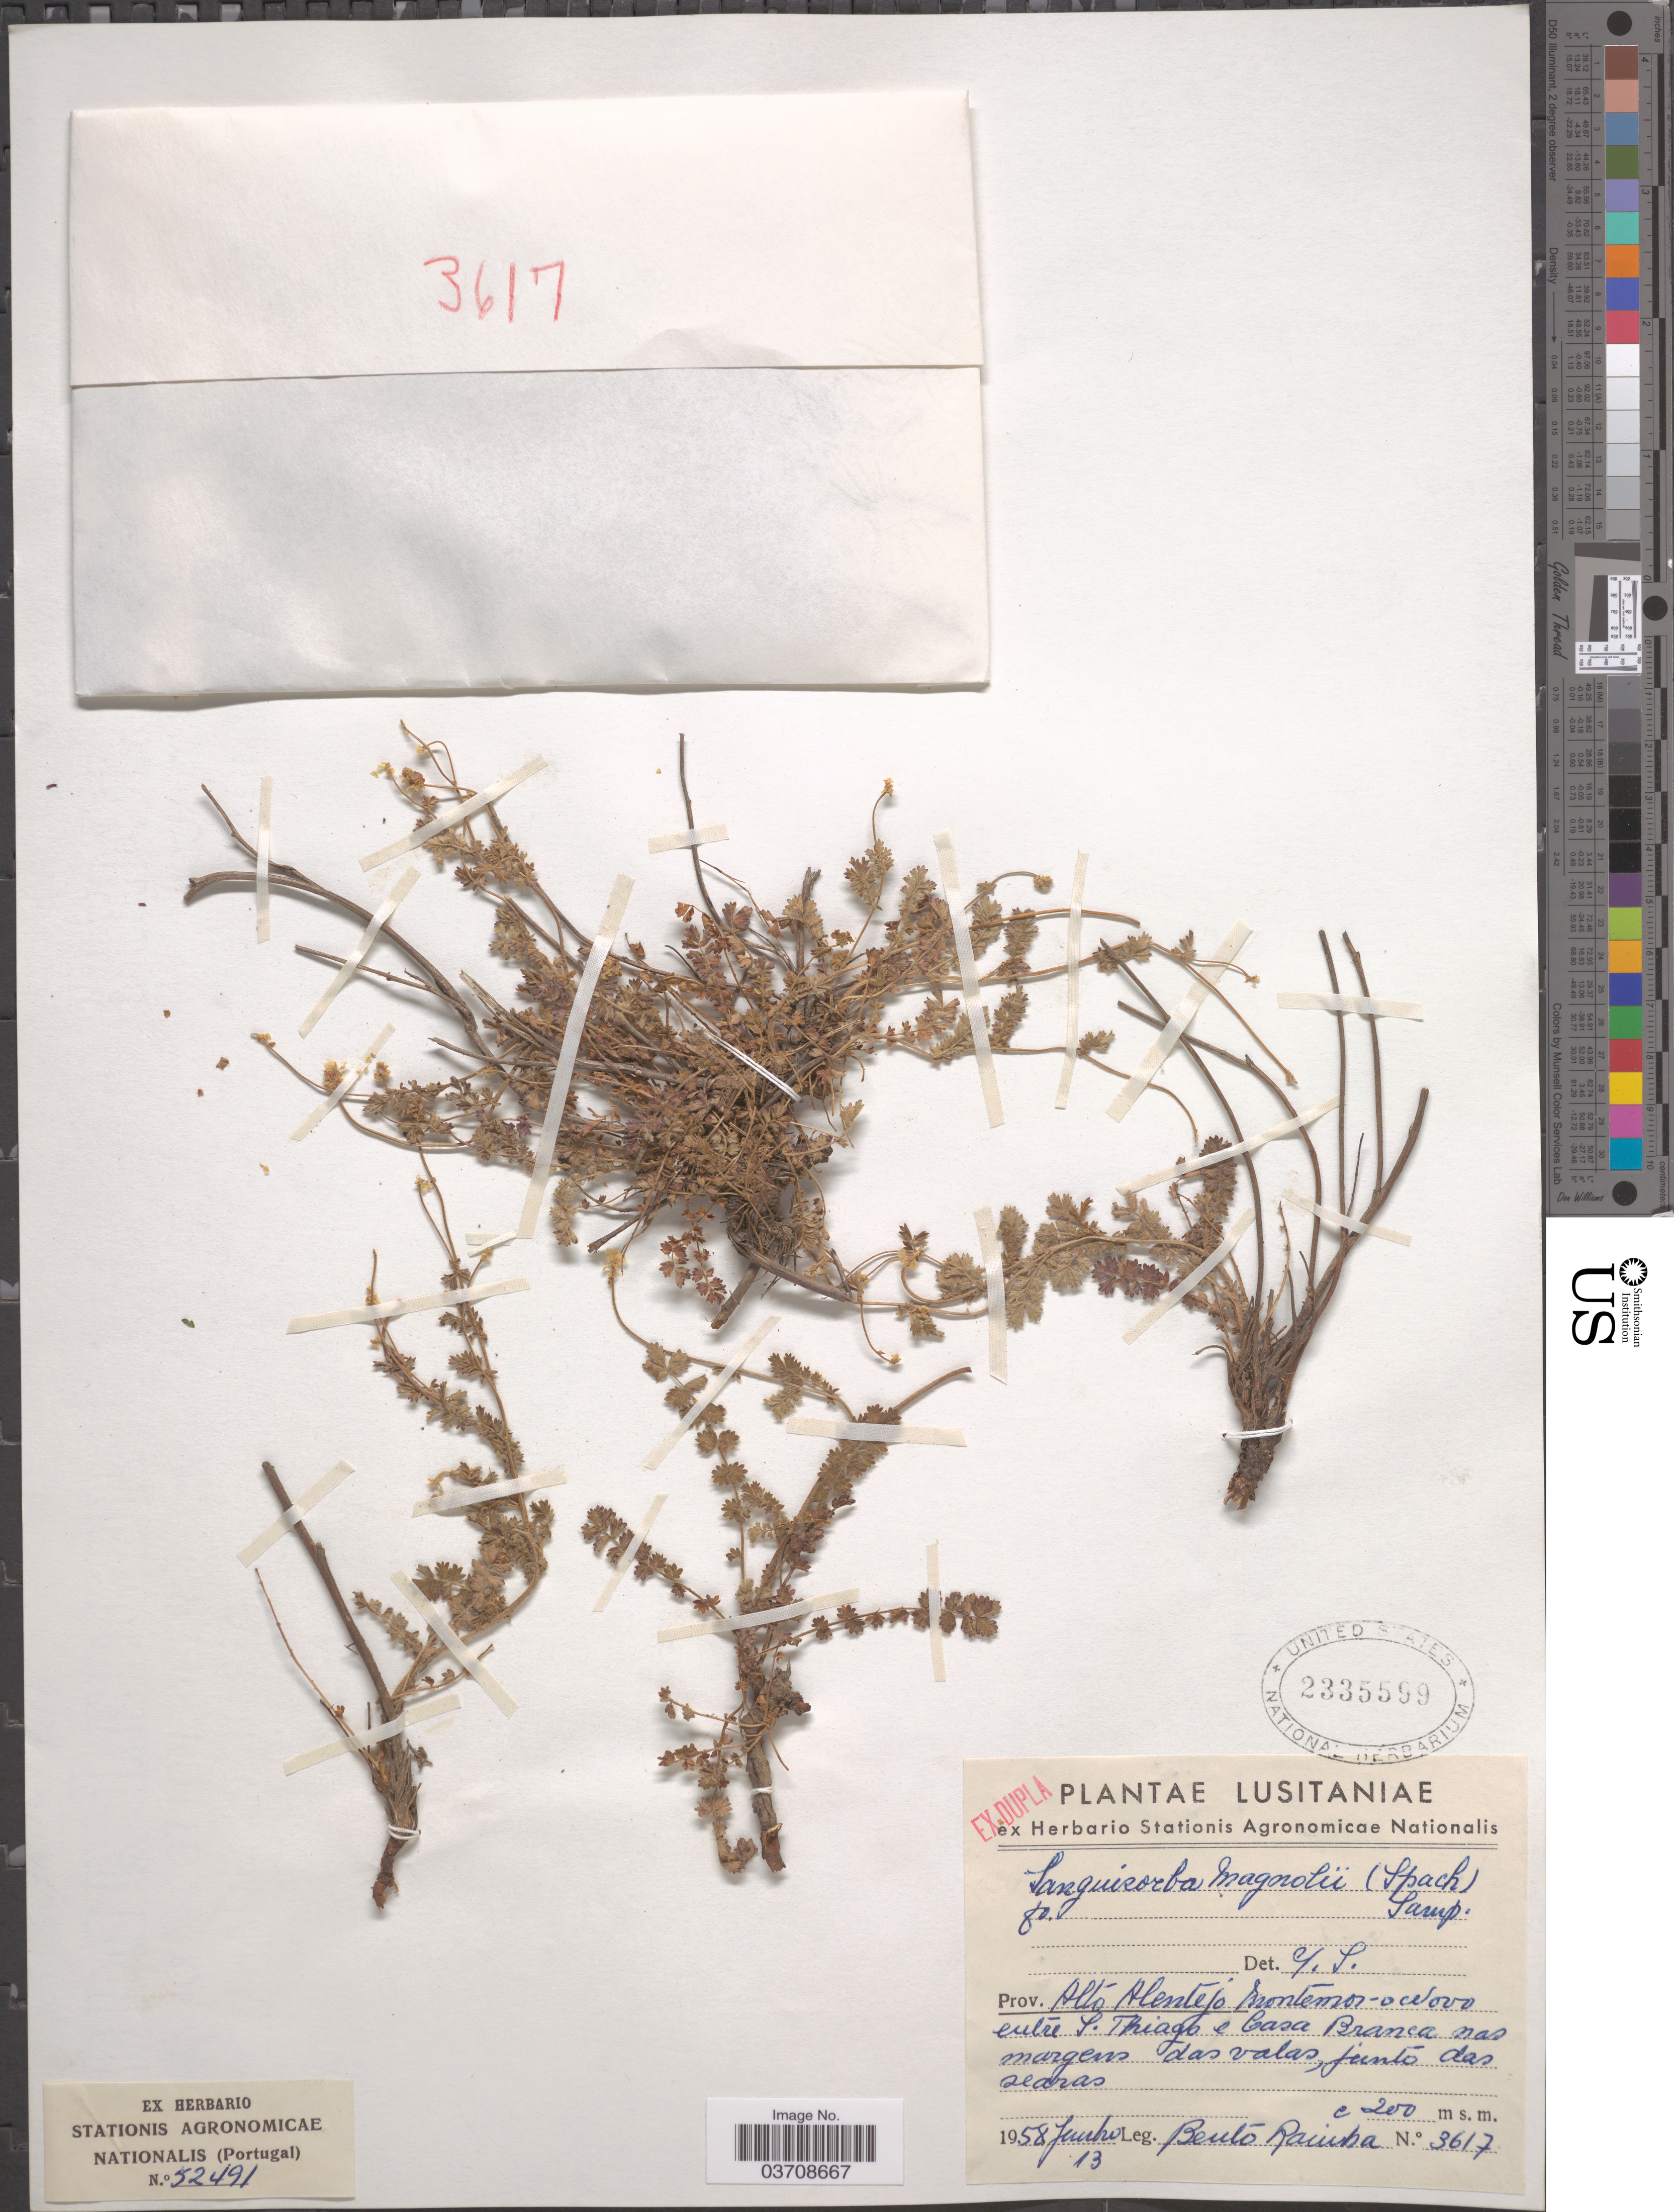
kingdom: Plantae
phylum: Tracheophyta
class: Magnoliopsida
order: Rosales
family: Rosaceae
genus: Sanguisorba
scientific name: Sanguisorba magnolii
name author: (Spach) A. Braun & Bouch.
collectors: B. Rainha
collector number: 3617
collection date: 1958-06-13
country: Portugal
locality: Lusitaniæ. Prov. Alto Alentejo montemos - oceovo [interpreted] entre S. Thiago e Casa Branca nas margens das valas, junto das searas.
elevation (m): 200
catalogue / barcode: US 2335599